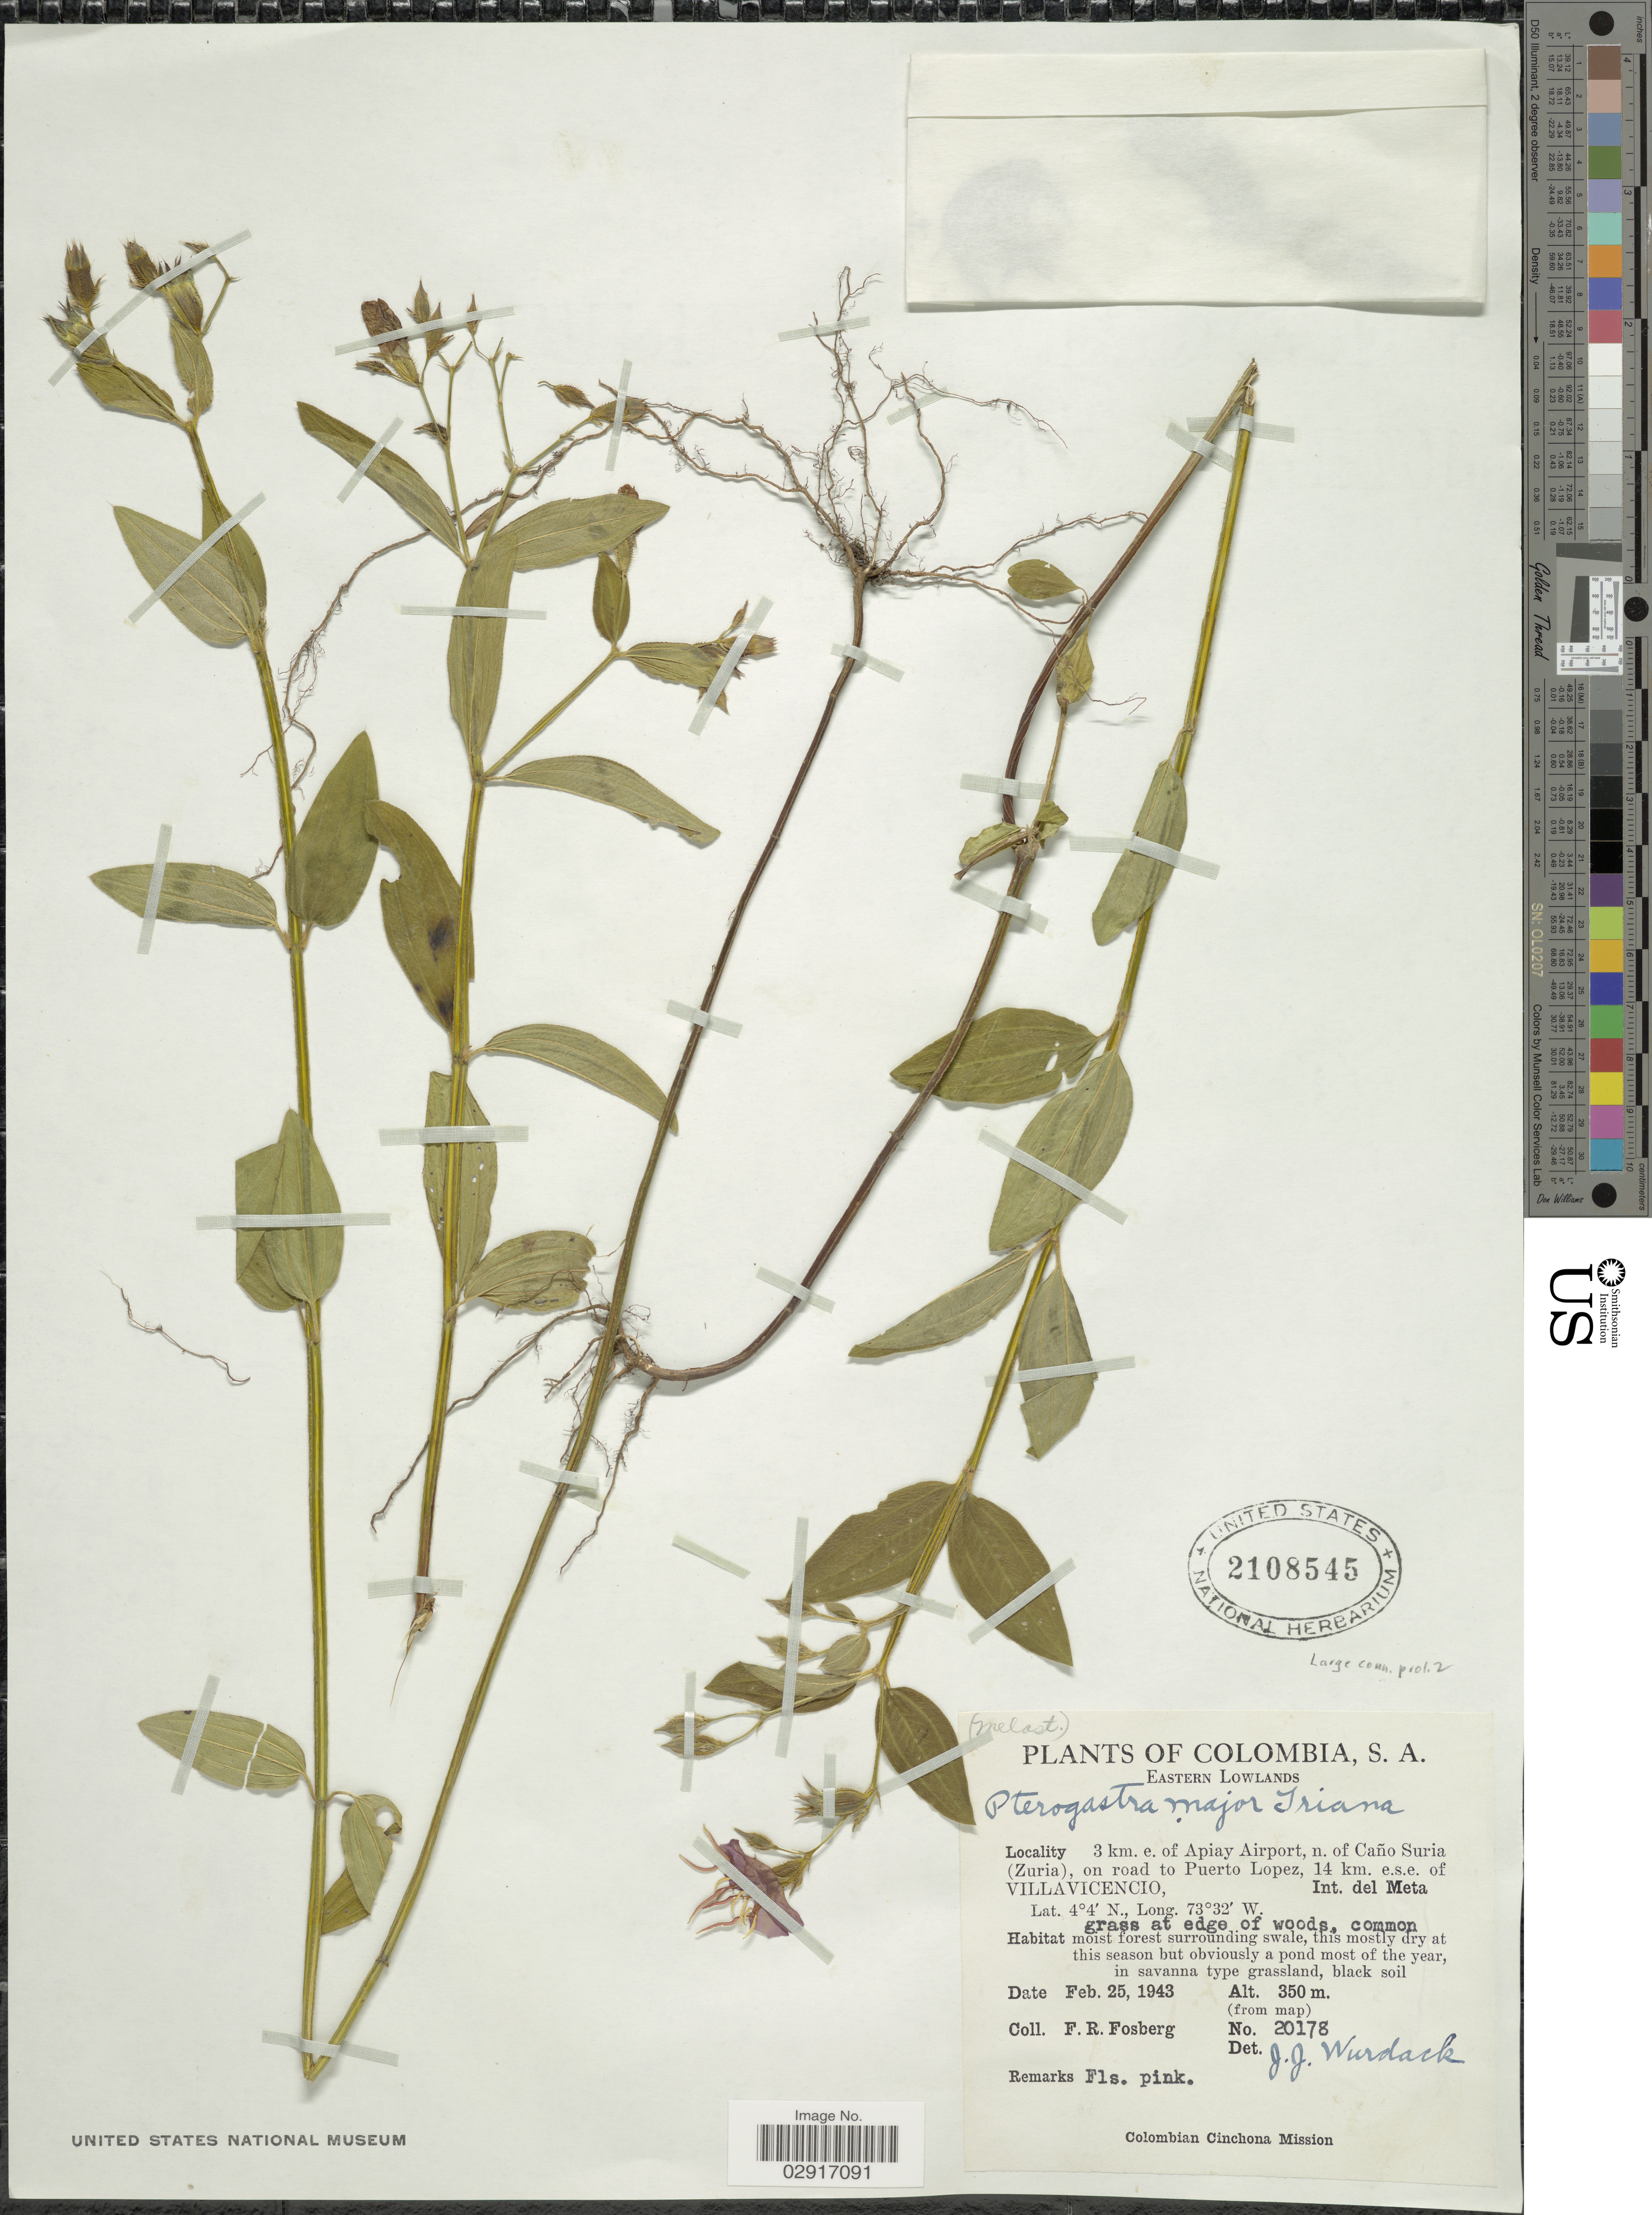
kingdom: Plantae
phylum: Tracheophyta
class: Magnoliopsida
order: Myrtales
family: Melastomataceae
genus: Pterogastra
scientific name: Pterogastra divaricata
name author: (Bonpl.) Naudin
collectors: F. R. Fosberg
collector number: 20178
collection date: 1943-02-25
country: Colombia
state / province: Meta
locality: Eastern Lowlands. 3 km. e. of Apiay Airport, n. of Caño Suria (Zuria), on road to Puerto Lopez, 14 km. e.s.e. of Villavicencio, Int. del Meta.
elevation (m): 350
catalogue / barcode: US 2108545